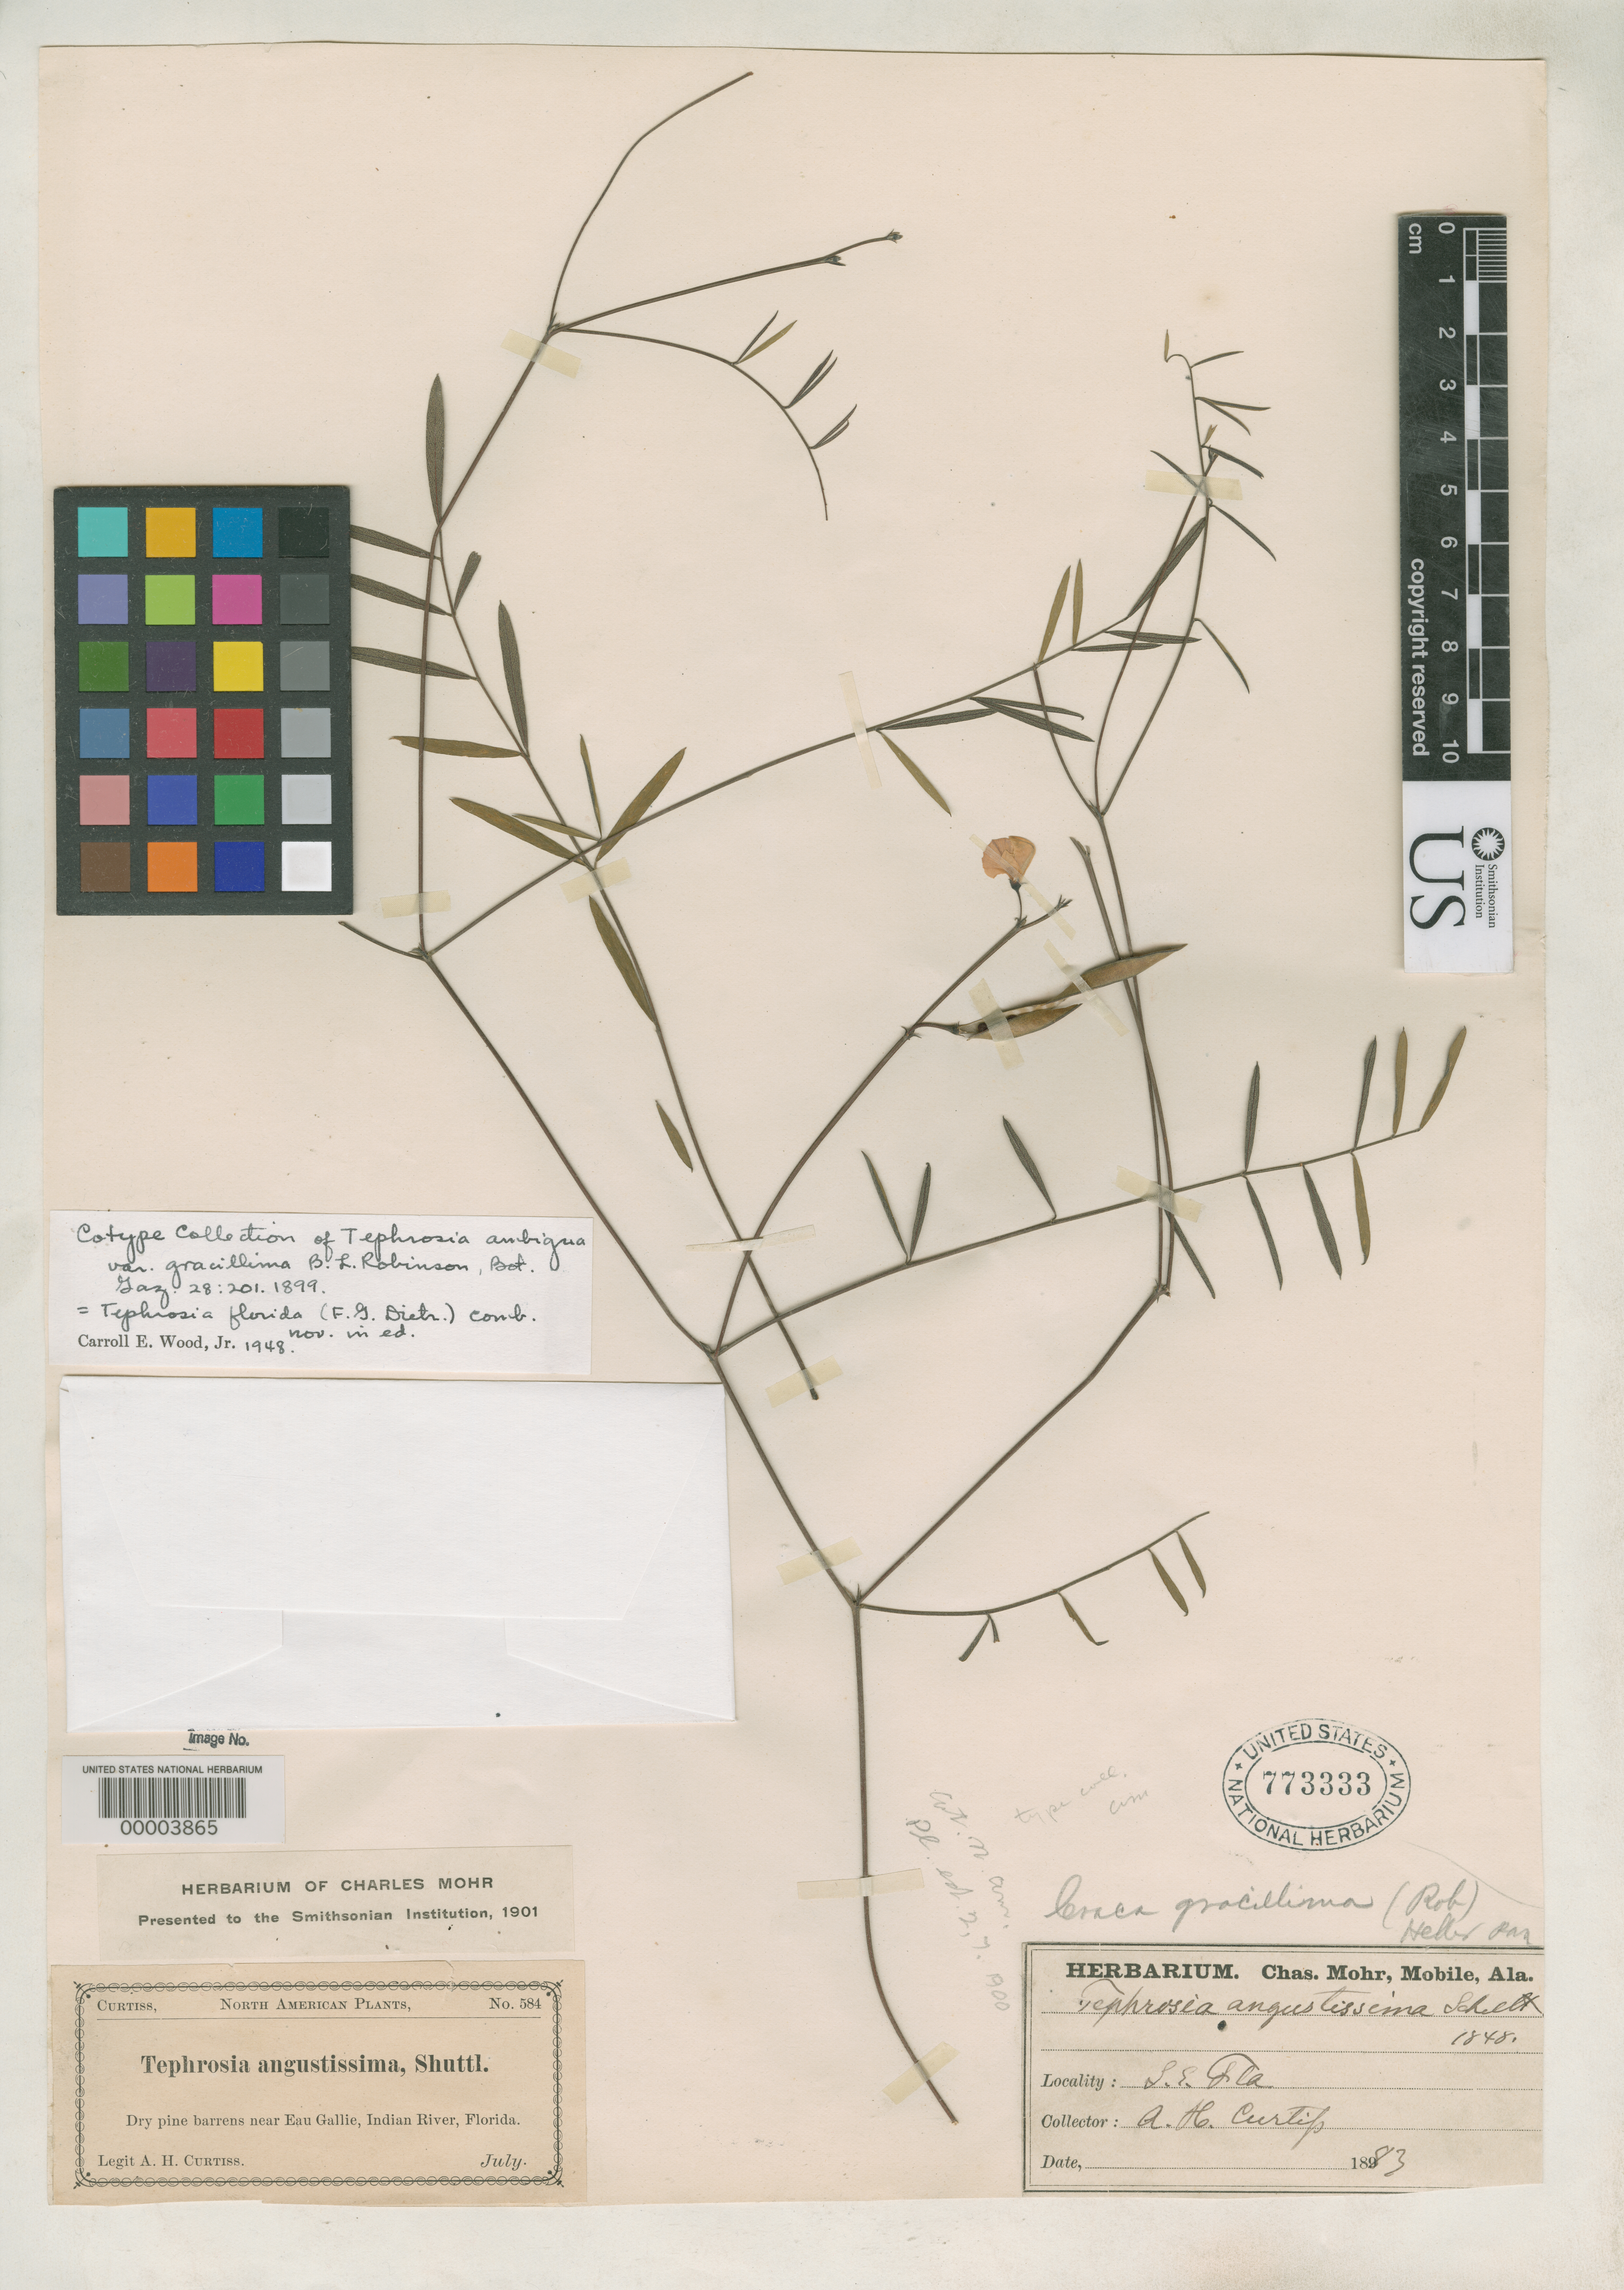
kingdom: Plantae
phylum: Tracheophyta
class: Magnoliopsida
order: Fabales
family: Fabaceae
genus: Tephrosia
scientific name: Tephrosia ambigua var. gracillima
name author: B.L. Rob.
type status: Syntype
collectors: A. H. Curtiss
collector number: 584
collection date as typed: Jul 1883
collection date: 1883-07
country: United States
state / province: Florida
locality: Near Eau Gallie, Indian River.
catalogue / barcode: US 773333